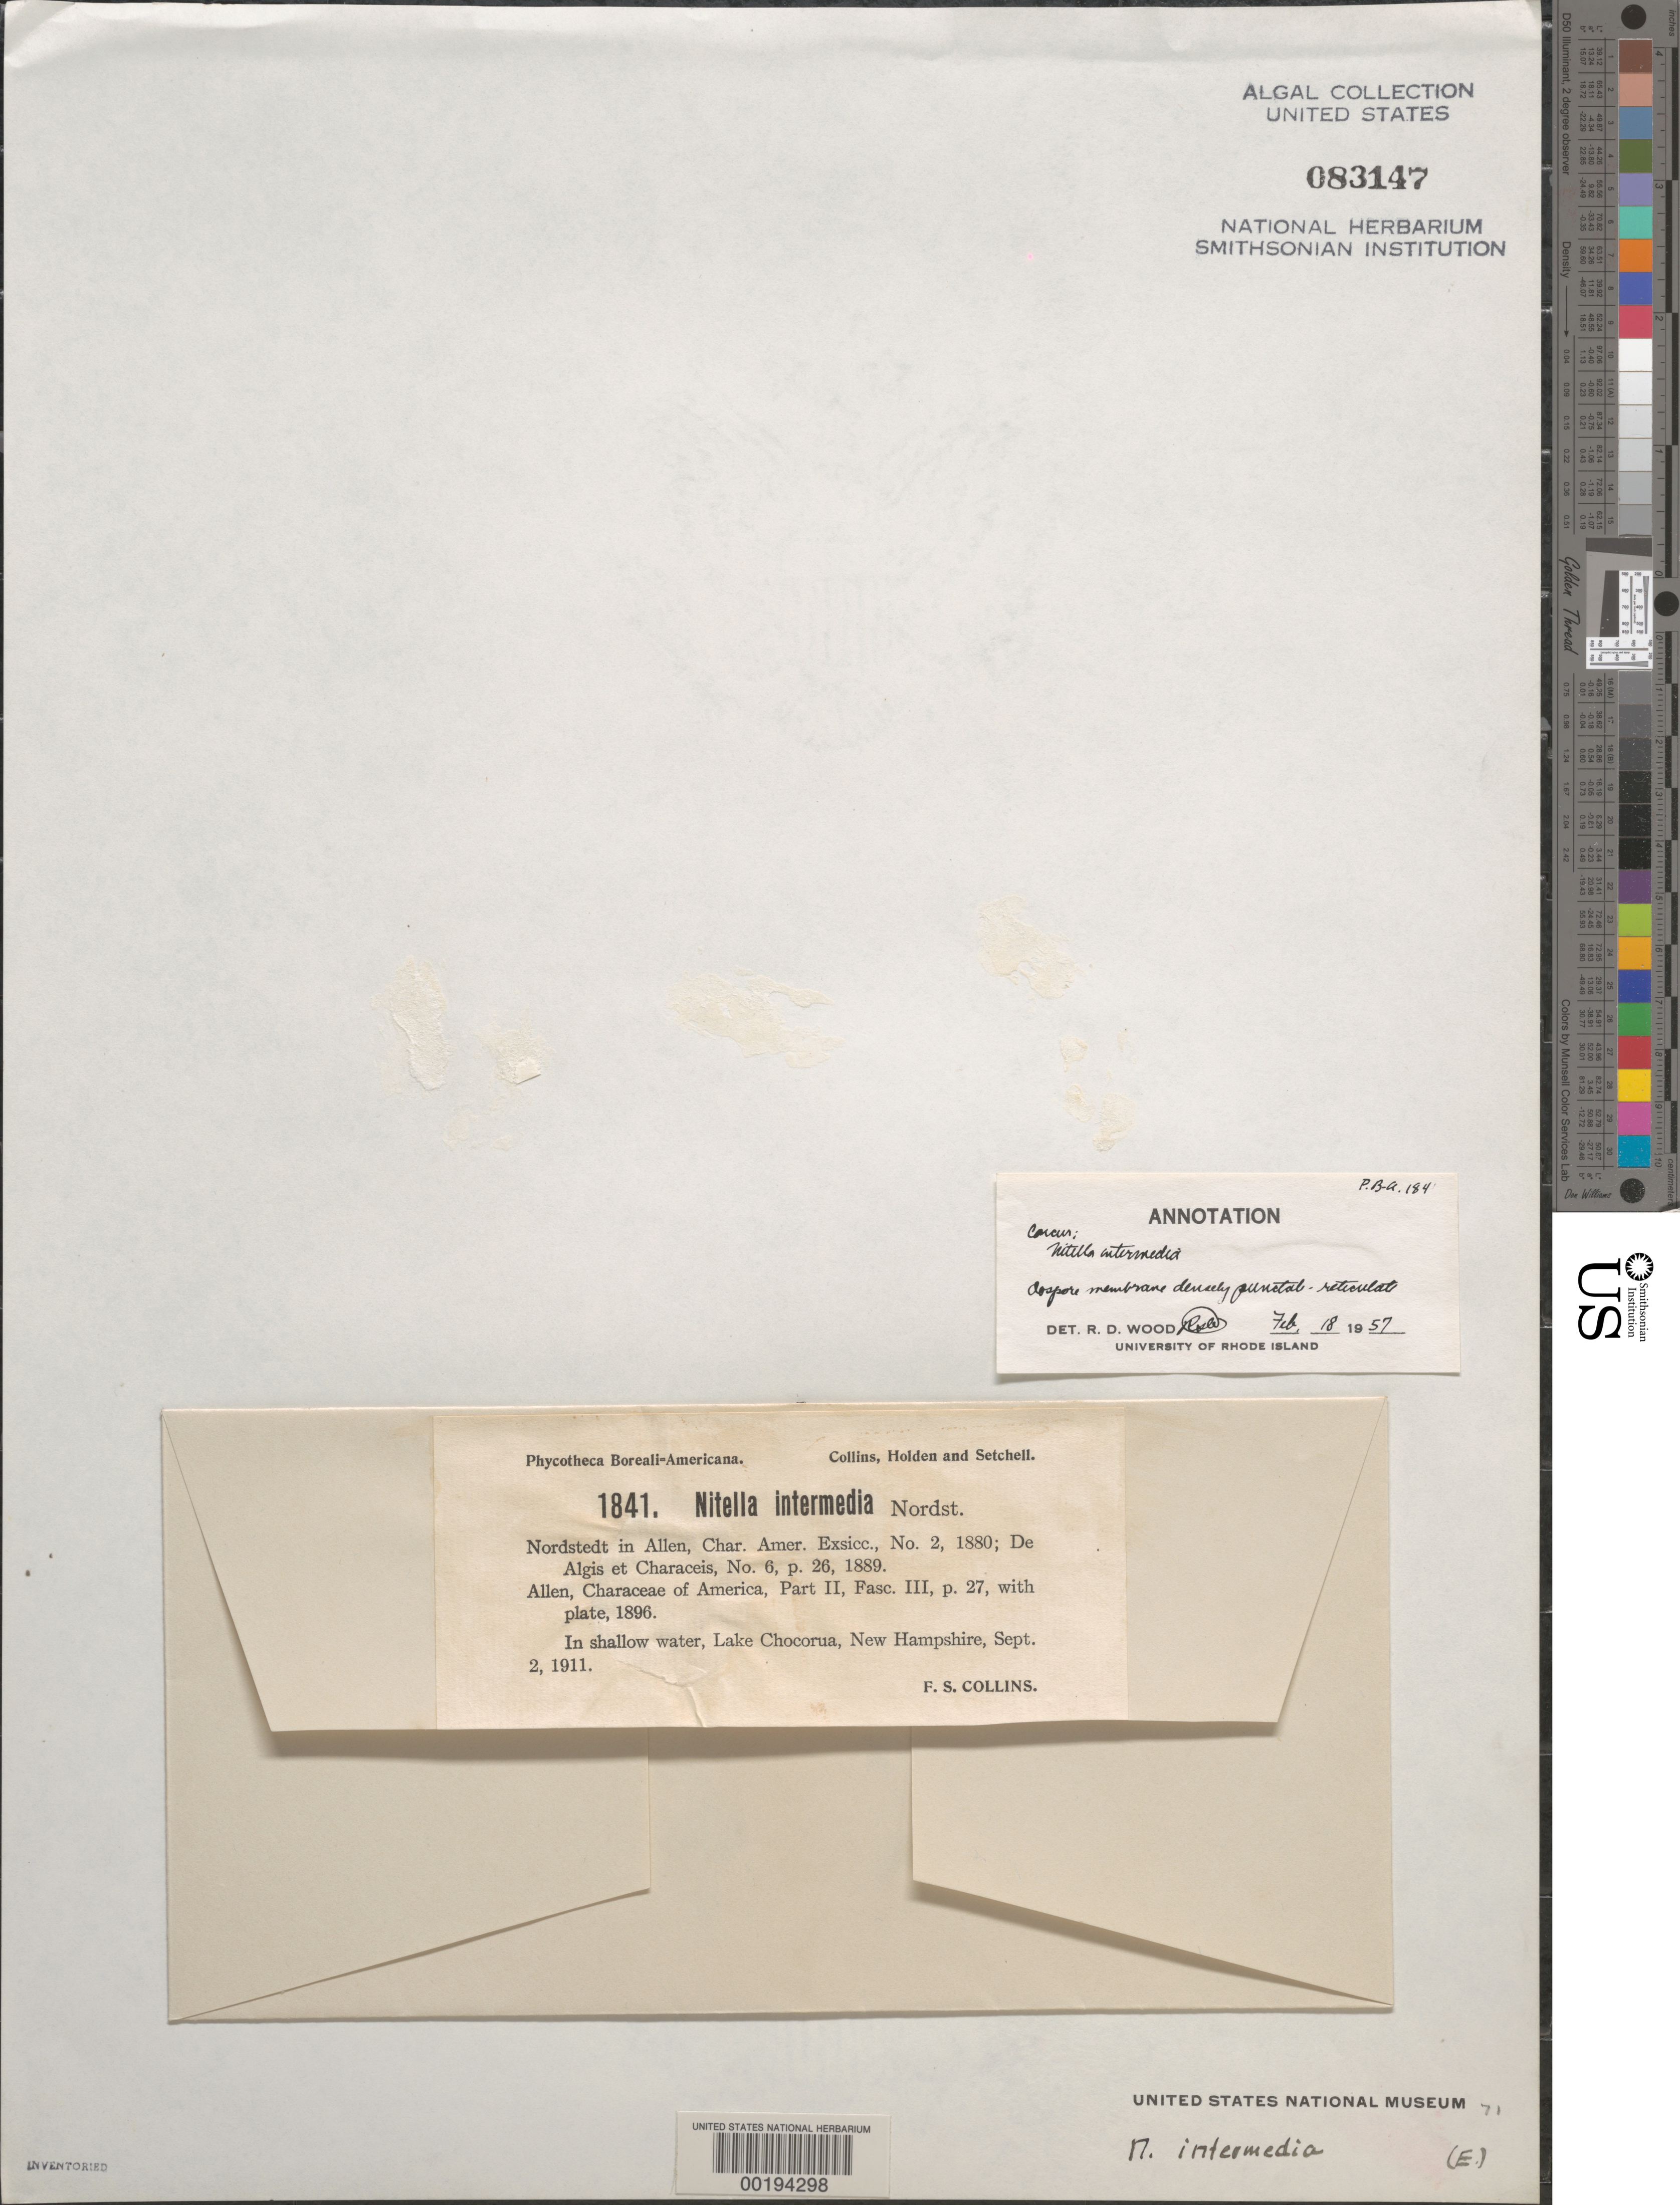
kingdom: Plantae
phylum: Charophyta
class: Charophyceae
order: Charales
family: Characeae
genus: Nitella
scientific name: Nitella intermedia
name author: Nordstedt in Allen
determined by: Wood, R. D.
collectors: F. Collins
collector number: PB-A 1841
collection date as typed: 02 Sep 1911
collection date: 1911-09-02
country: United States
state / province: New Hampshire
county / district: Carroll County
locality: Lake Chocorua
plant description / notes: Collins, Holden & Setchell, Phycotheca Boreali-Americana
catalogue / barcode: US 83147